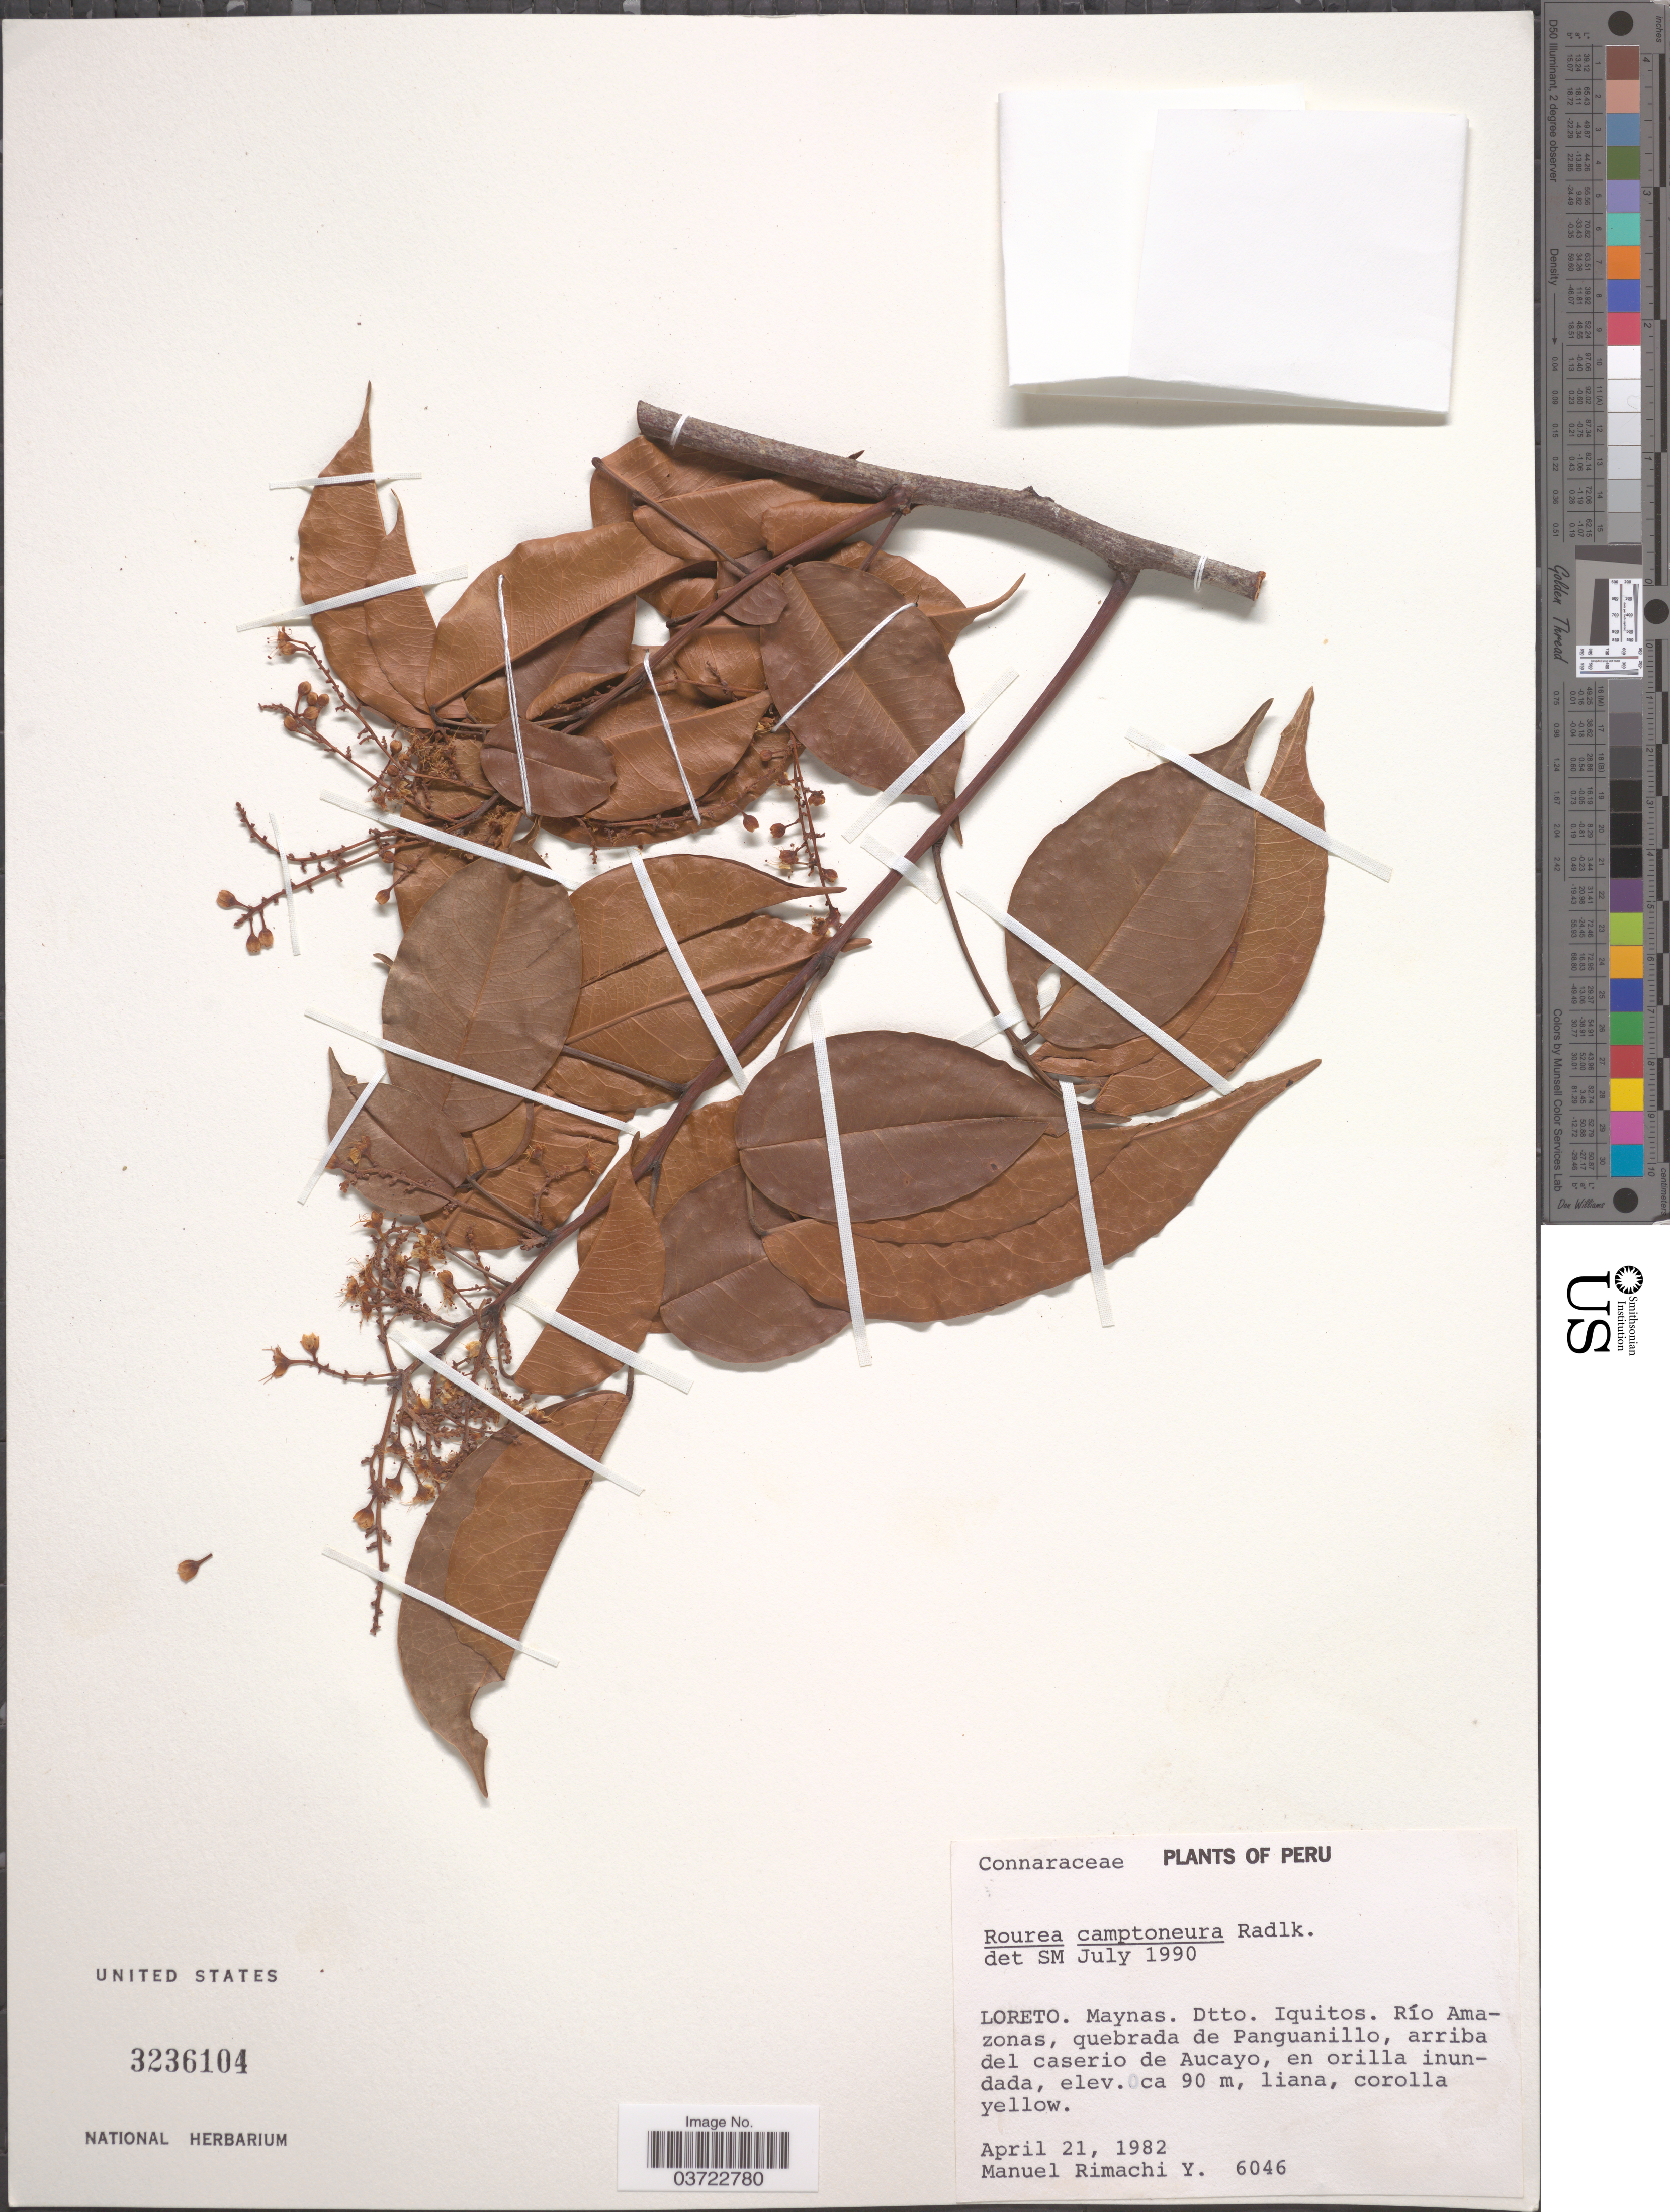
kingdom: Plantae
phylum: Tracheophyta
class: Magnoliopsida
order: Oxalidales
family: Connaraceae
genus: Rourea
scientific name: Rourea camptoneura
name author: Radlk.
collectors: M. Rimachi Y.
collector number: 6046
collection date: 1982-04-21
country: Peru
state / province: Loreto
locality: Maynas. Dtto. Iquitos. Río Amazonas, quebrada de Panguanillo, arriba del caserio de Aucayo.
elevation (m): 90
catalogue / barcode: US 3236104